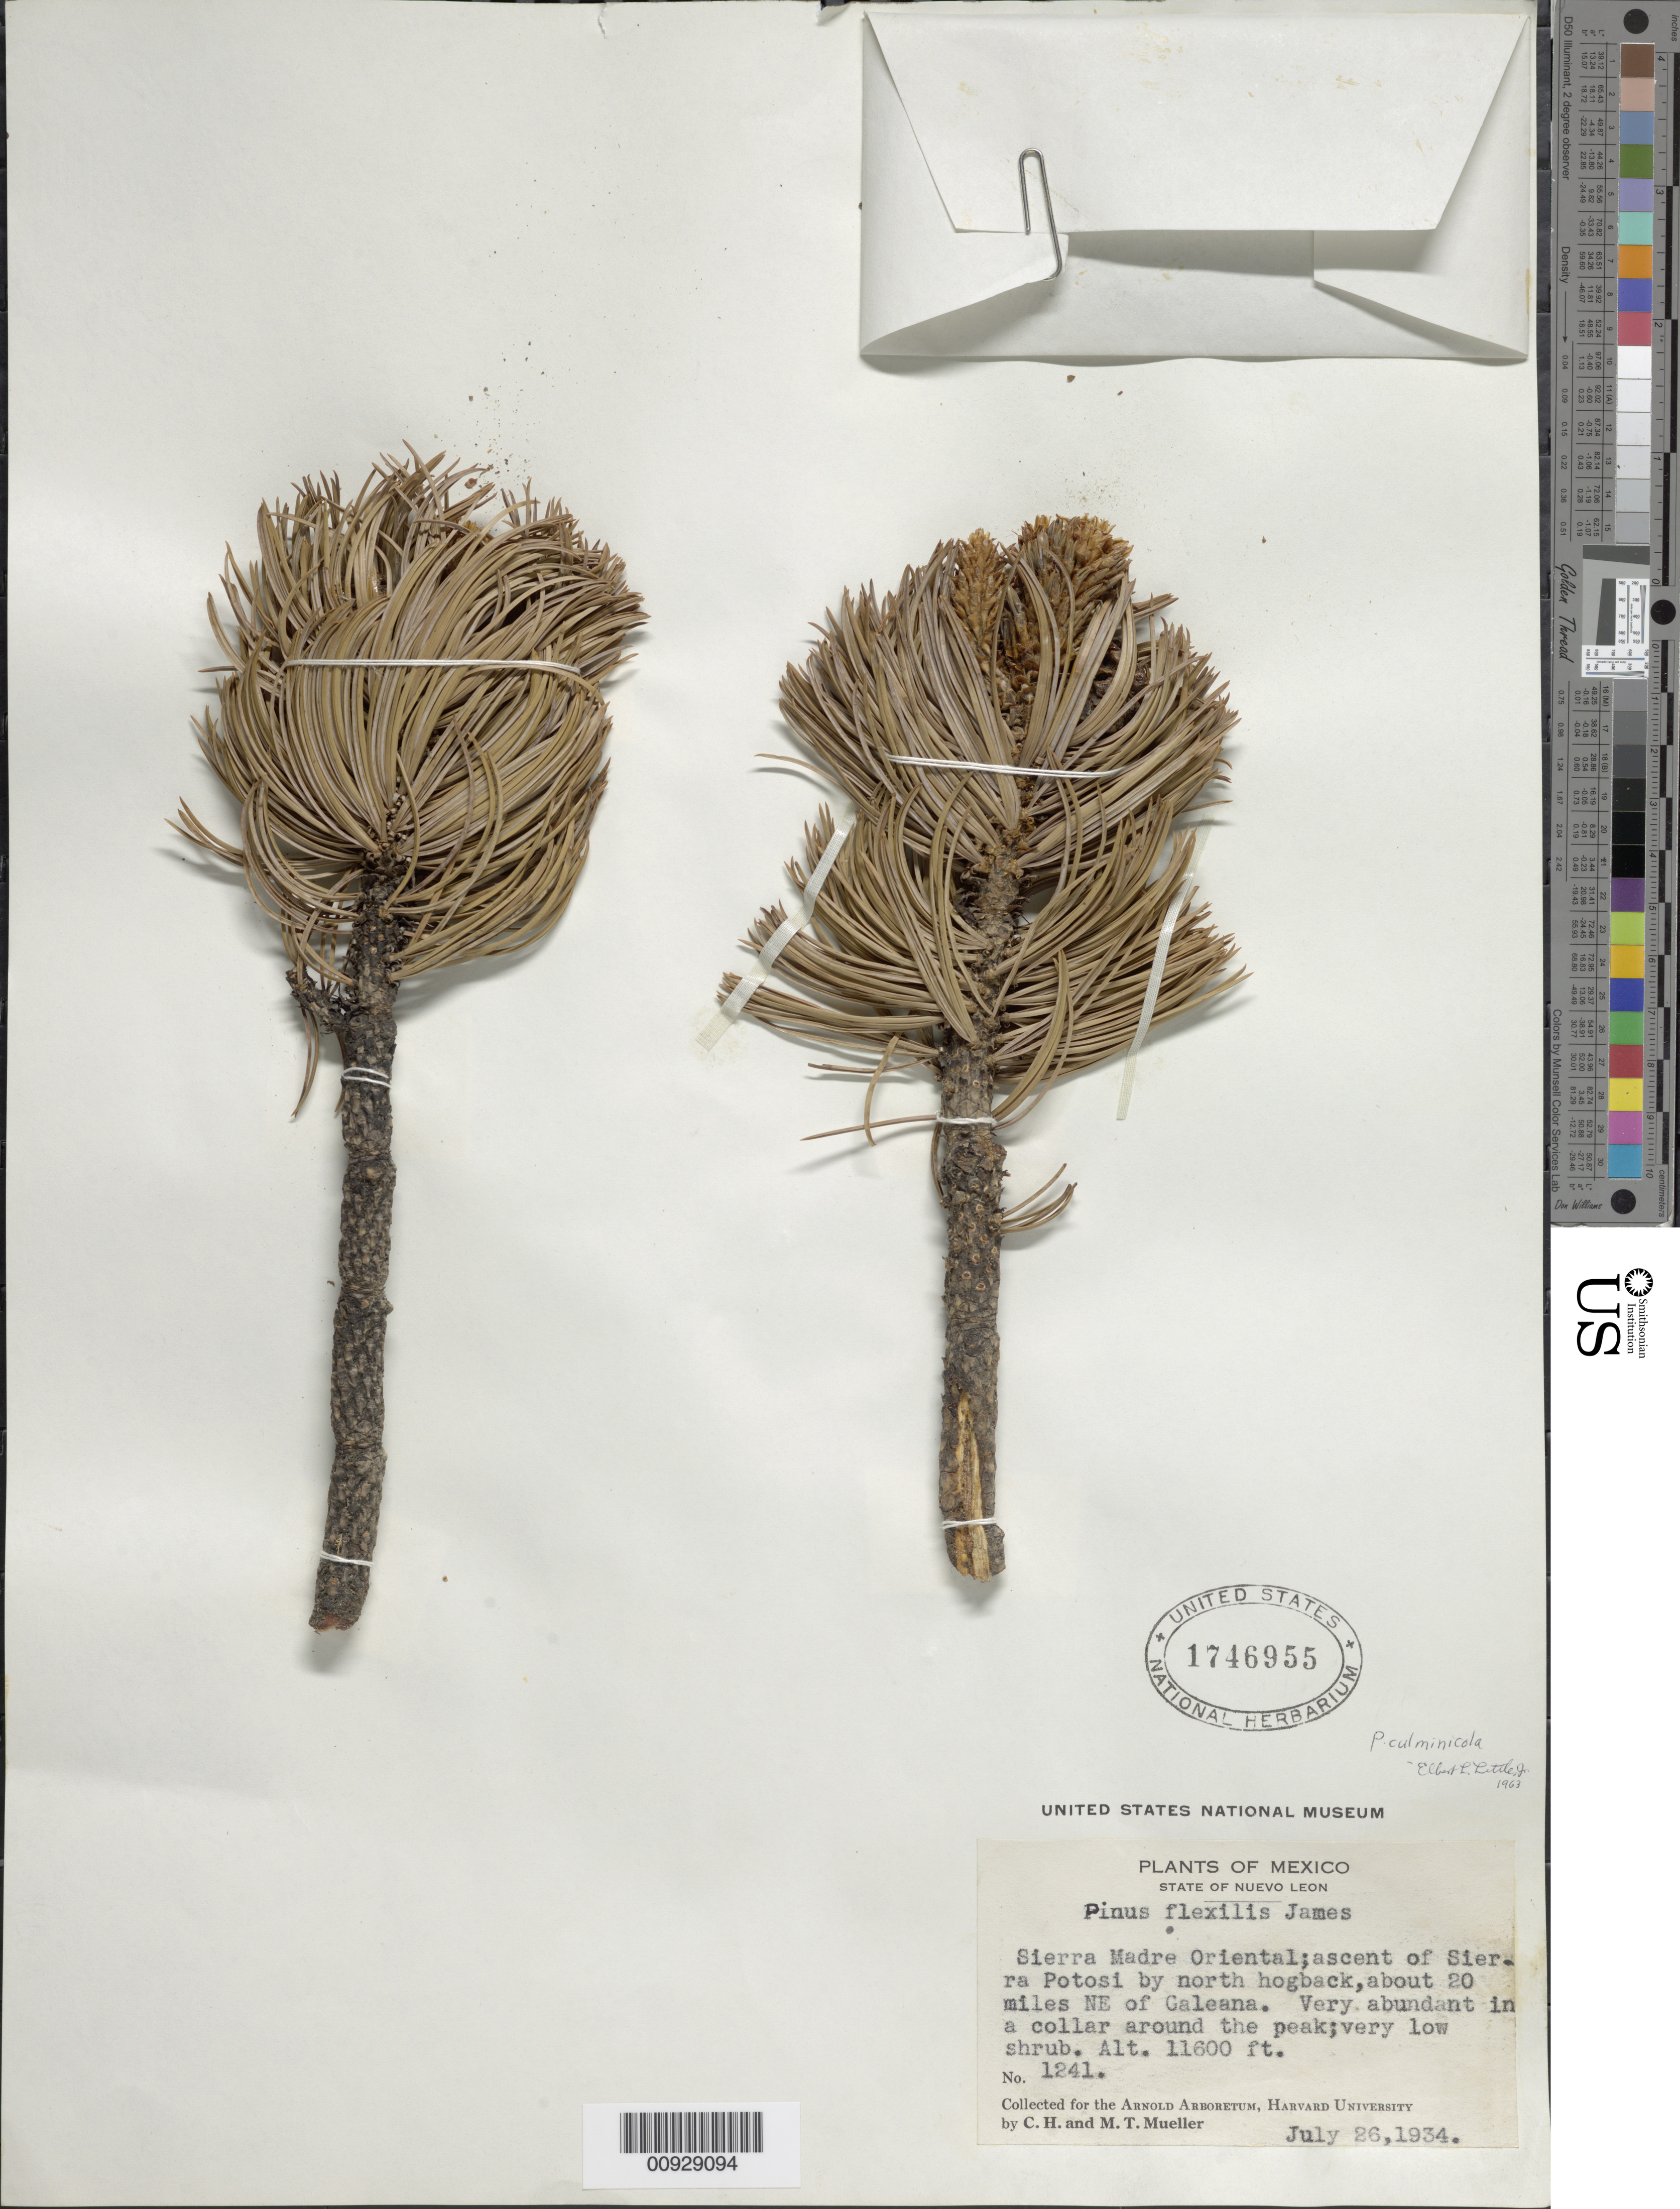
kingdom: Plantae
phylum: Tracheophyta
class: Pinopsida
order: Pinales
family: Pinaceae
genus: Pinus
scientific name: Pinus culminicola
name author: Andersen & Beaman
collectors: C. H. Mueller & M. Mueller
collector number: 1241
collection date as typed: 26 Jul 1934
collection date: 1934-07-26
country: Mexico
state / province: Nuevo León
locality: Sierra Madre Oriental; ascent of Sierra Potosí by north hogback, about 20 miles NE of Galeana.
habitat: In a collar around peak.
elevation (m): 3536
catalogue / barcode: US 1746955